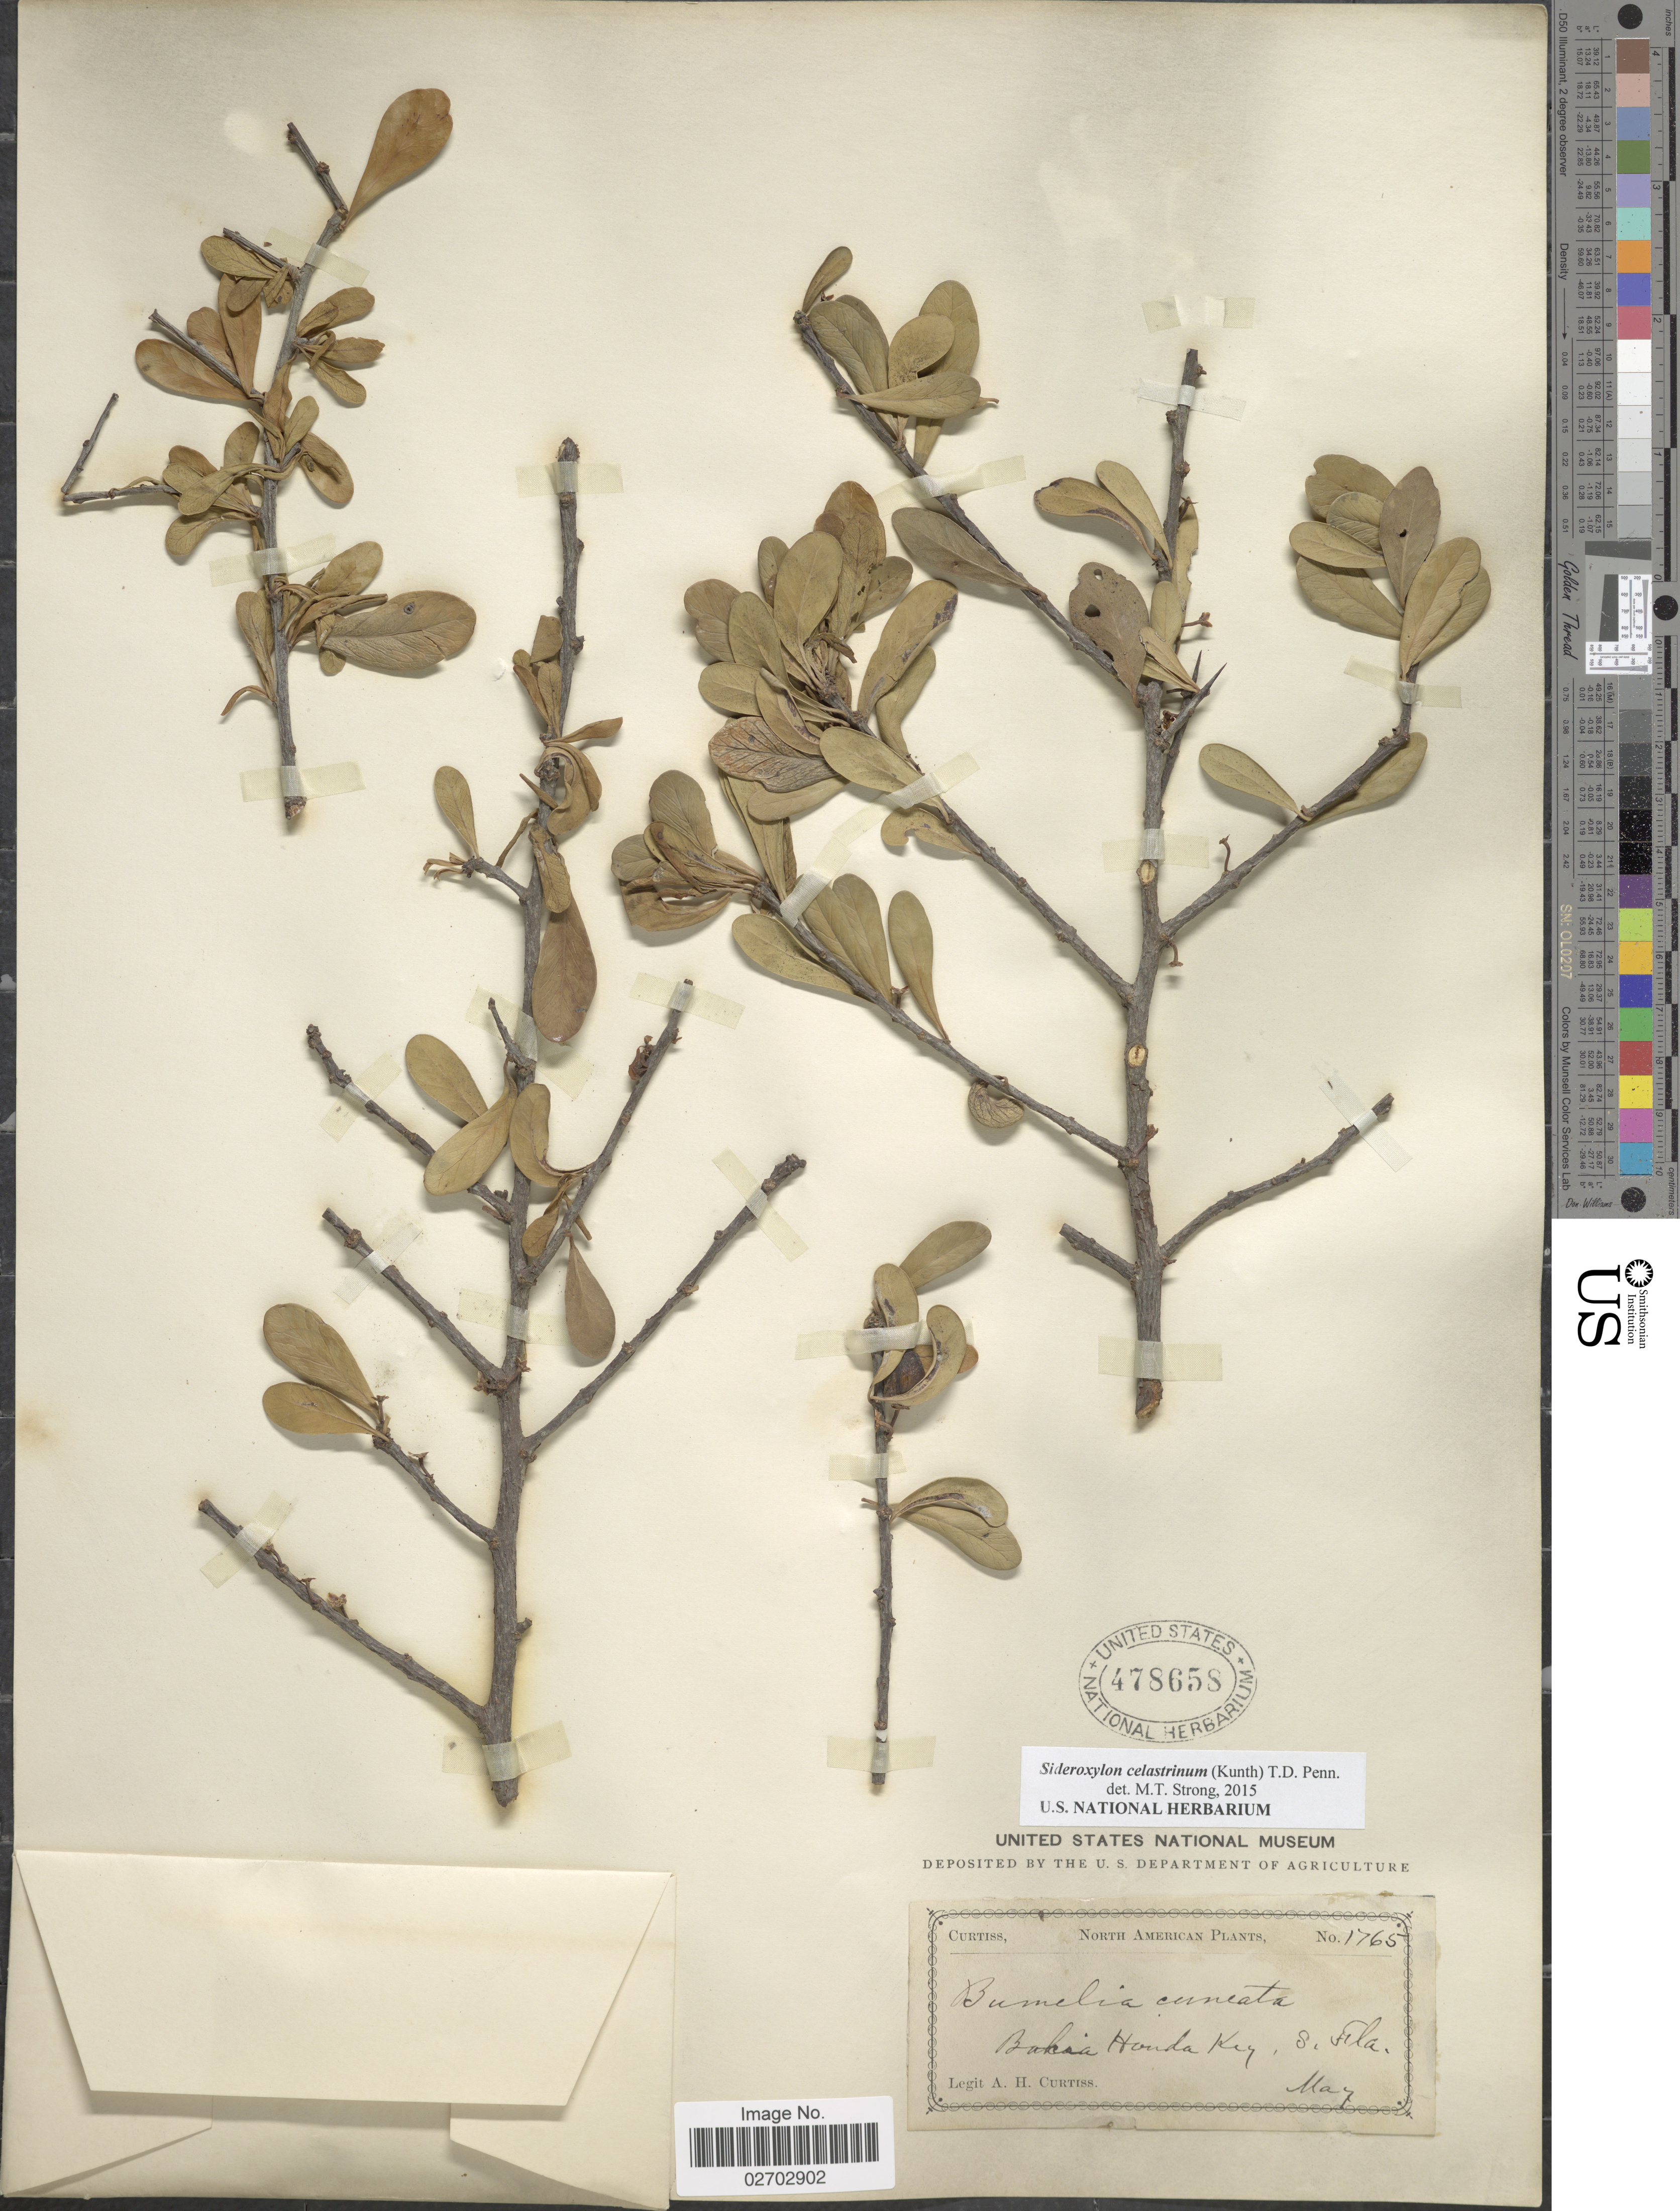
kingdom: Plantae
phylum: Tracheophyta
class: Magnoliopsida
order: Ericales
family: Sapotaceae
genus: Sideroxylon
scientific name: Sideroxylon celastrinum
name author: (Kunth) T.D. Penn.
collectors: A. H. Curtiss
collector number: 1765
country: United States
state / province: Florida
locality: Bahia Honda Key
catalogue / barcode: US 478658